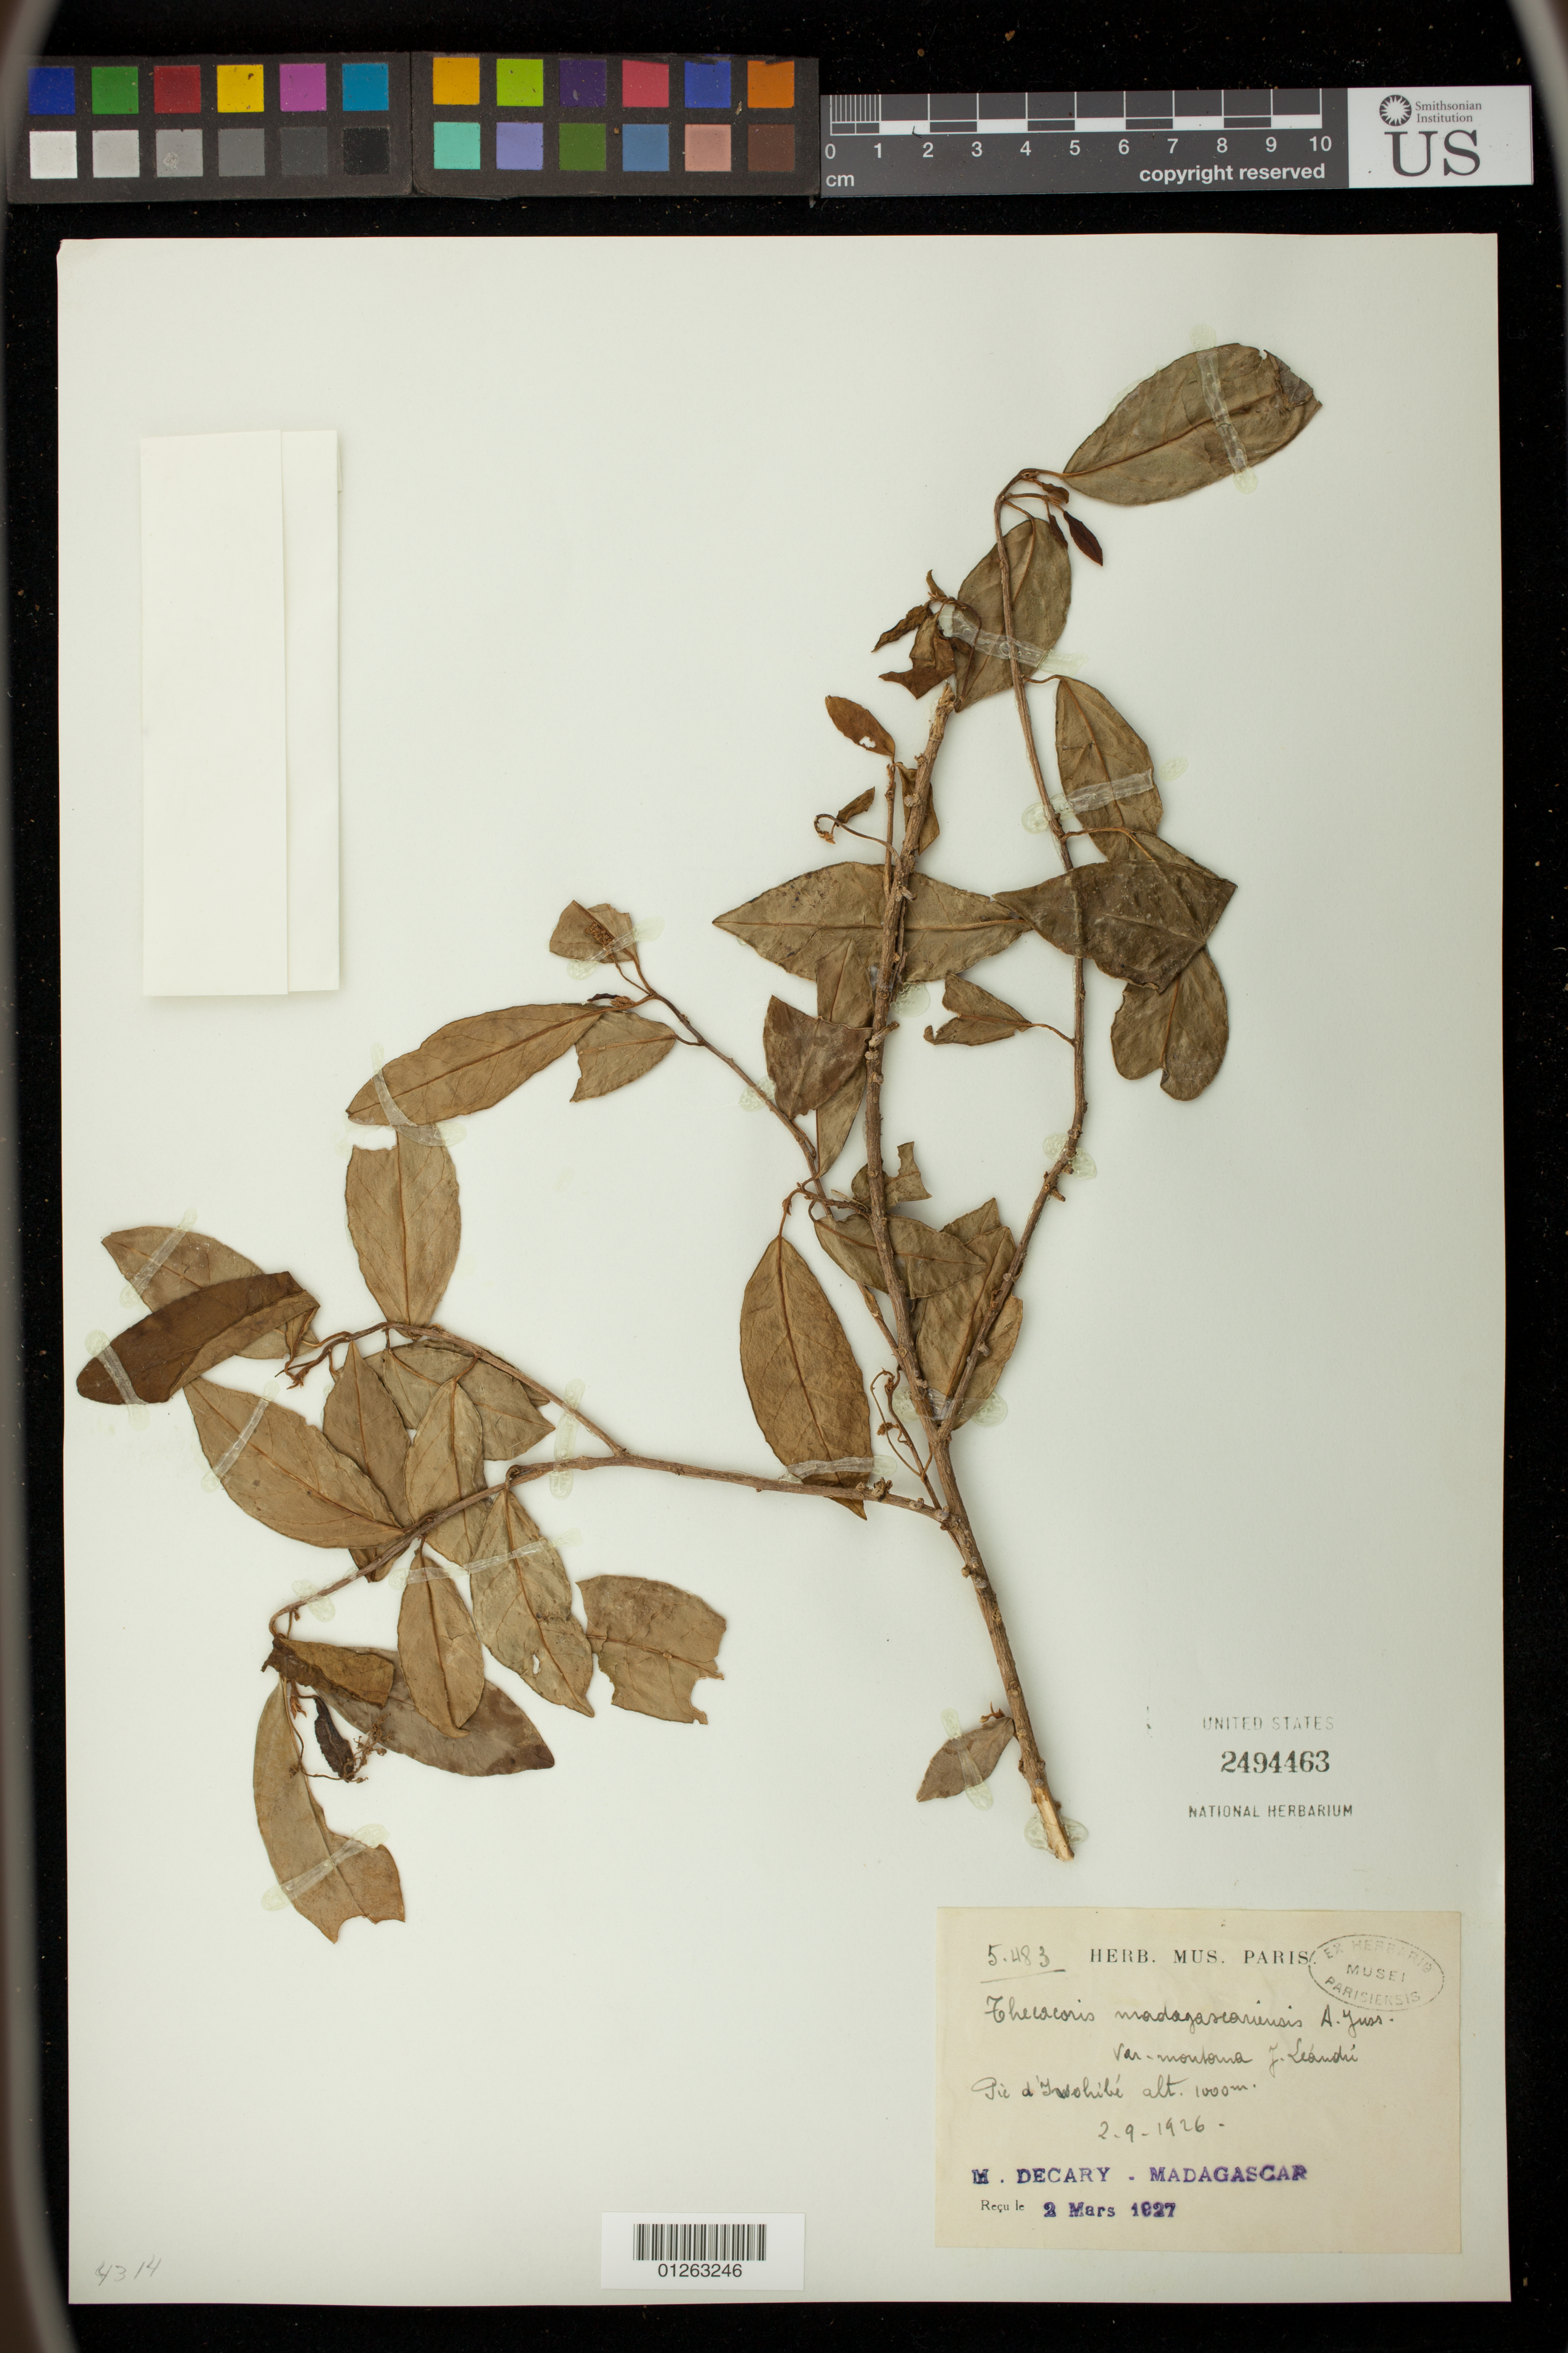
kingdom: Plantae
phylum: Tracheophyta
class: Magnoliopsida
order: Malpighiales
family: Phyllanthaceae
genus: Thecacoris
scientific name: Thecacoris madagascariensis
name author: A. Juss.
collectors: M. Decary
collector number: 5.483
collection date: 1926-09-02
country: Madagascar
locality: Pie d'Ivohibe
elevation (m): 1000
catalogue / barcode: US 2494463